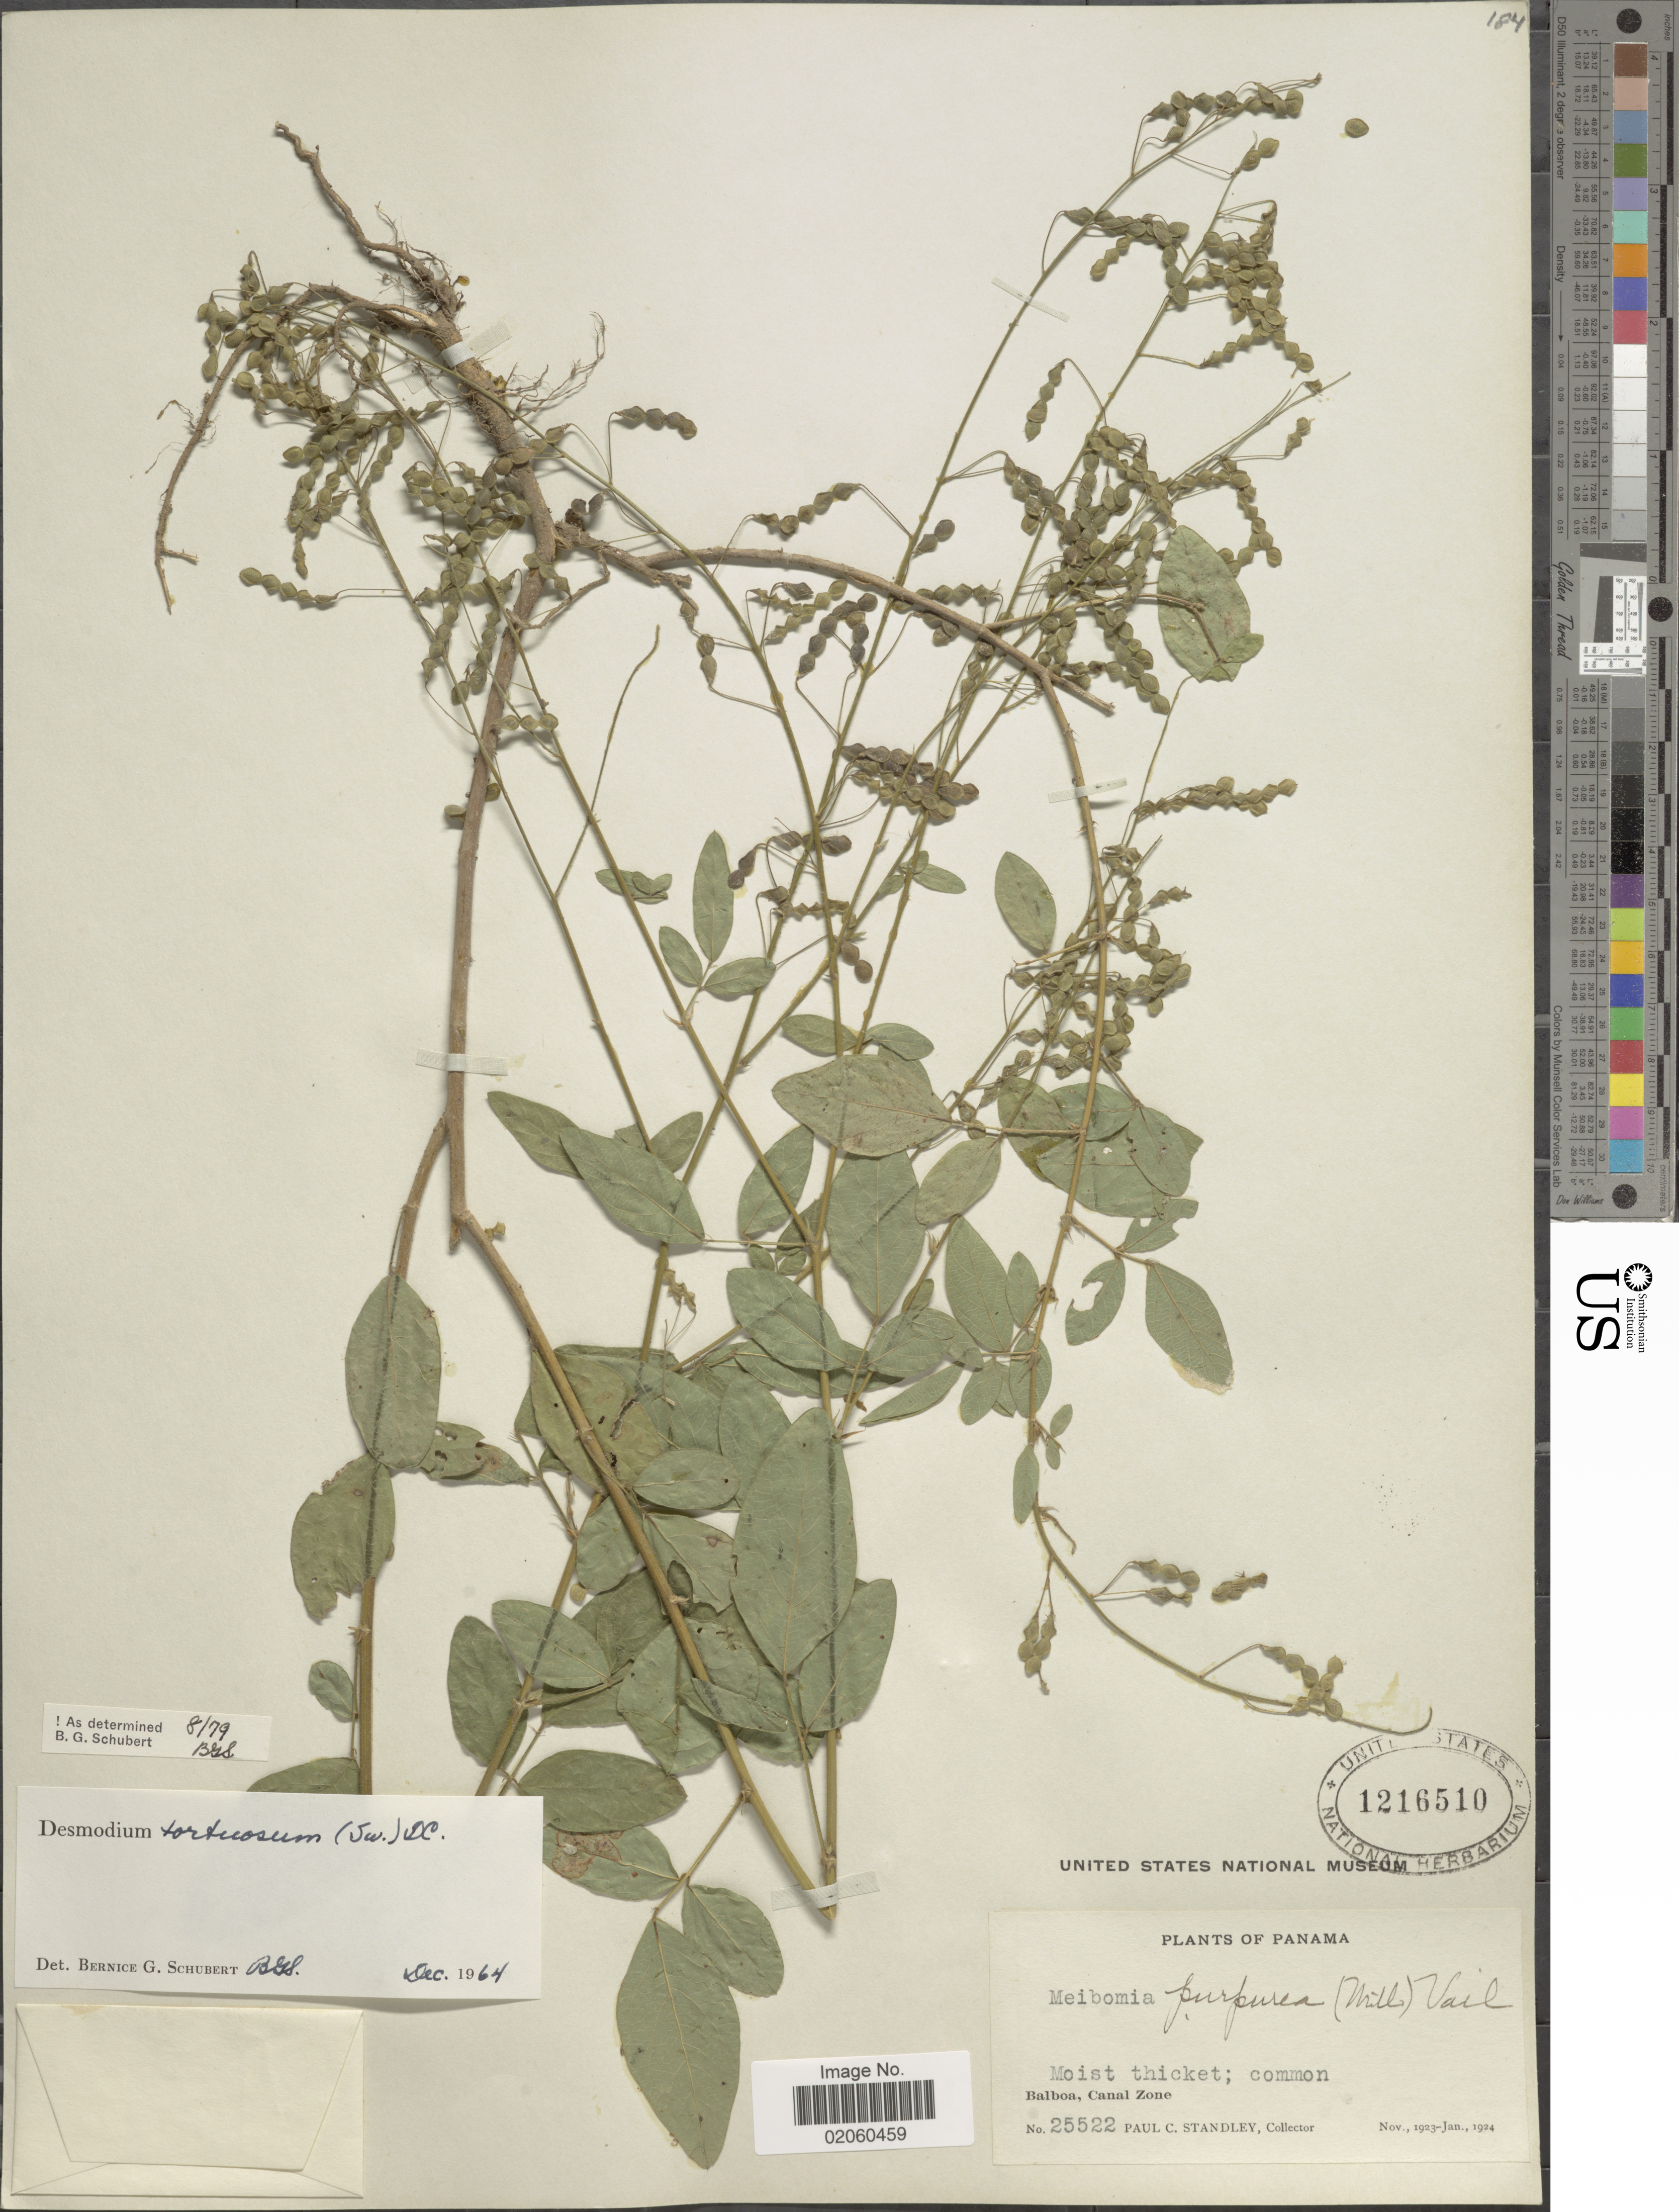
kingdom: Plantae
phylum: Tracheophyta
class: Magnoliopsida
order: Fabales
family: Fabaceae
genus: Desmodium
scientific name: Desmodium tortuosum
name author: (Sw.) DC.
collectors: P. C. Standley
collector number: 25522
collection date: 1923-11/1924-01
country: Panama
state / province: Colón / Panamá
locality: Balboa, Canal Zone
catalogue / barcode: US 1216510